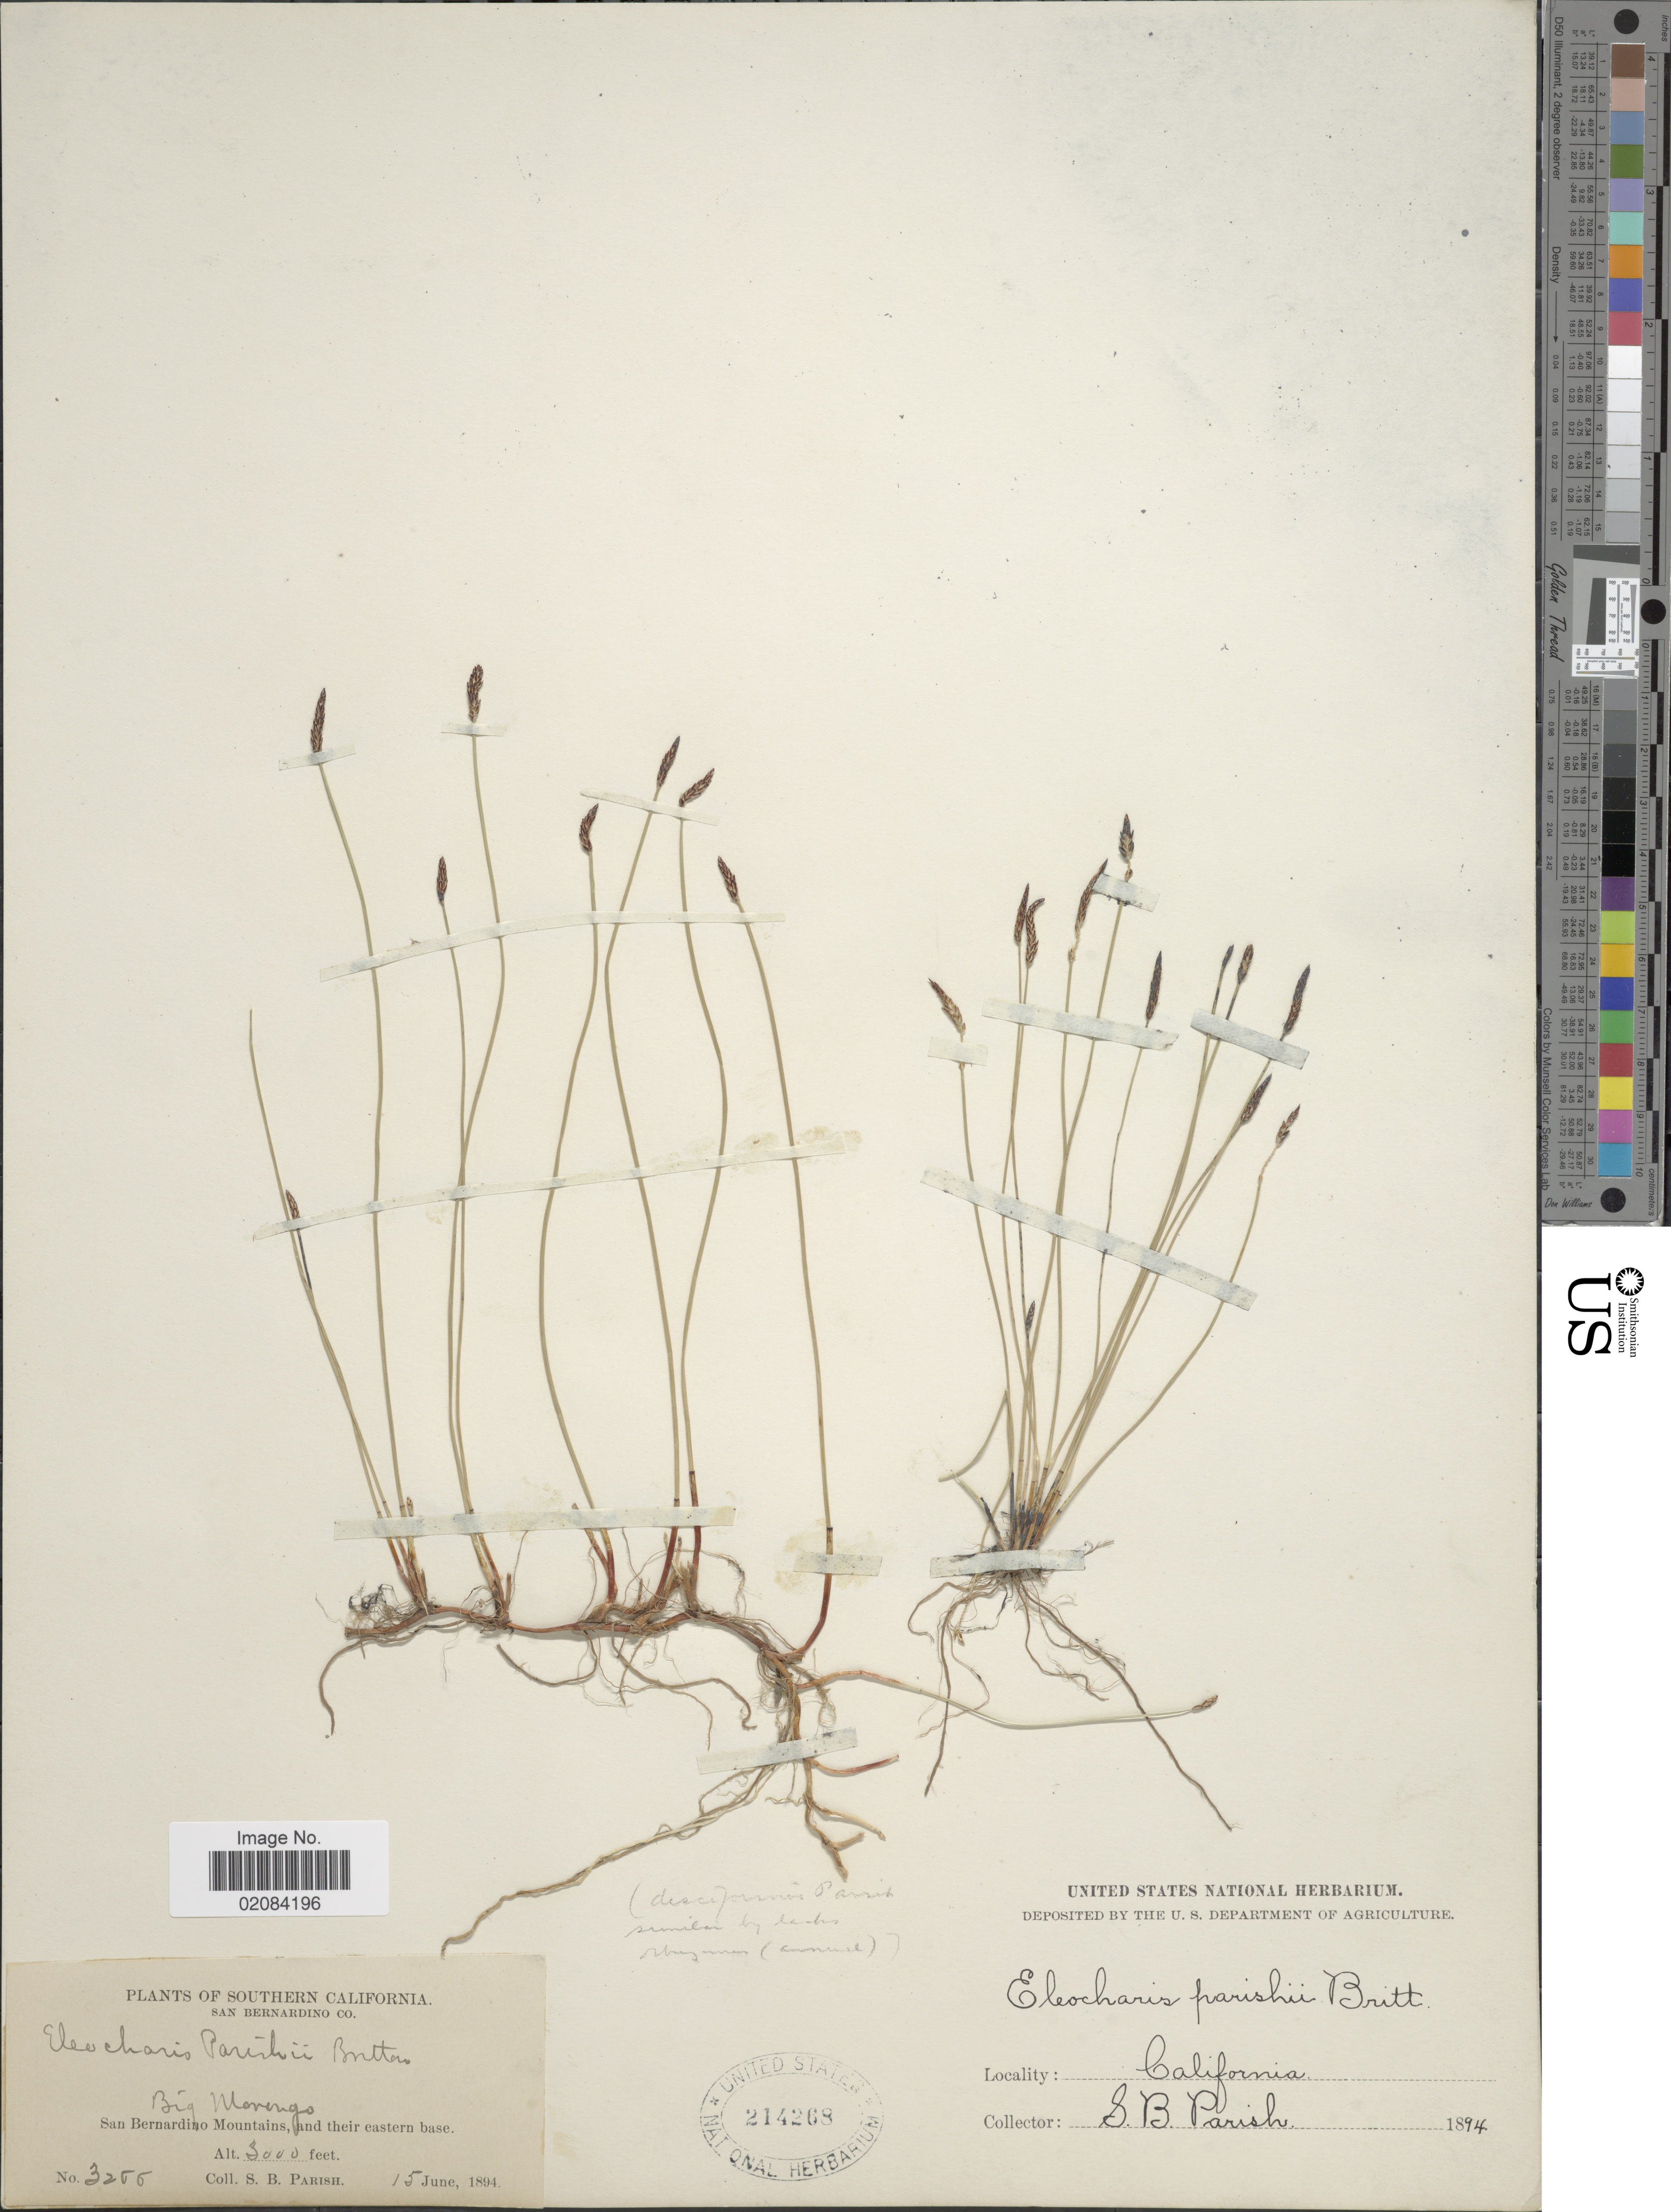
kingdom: Plantae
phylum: Tracheophyta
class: Liliopsida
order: Poales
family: Cyperaceae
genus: Eleocharis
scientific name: Eleocharis parishii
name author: Britton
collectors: S. B. Parish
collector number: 3266*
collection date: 1894-06-15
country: United States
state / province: California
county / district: San Bernardino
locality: Southern California, San Bernardino, San Bernardino Mountains, and their eastern base, Big Morenga.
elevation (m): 914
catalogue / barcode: US 214268